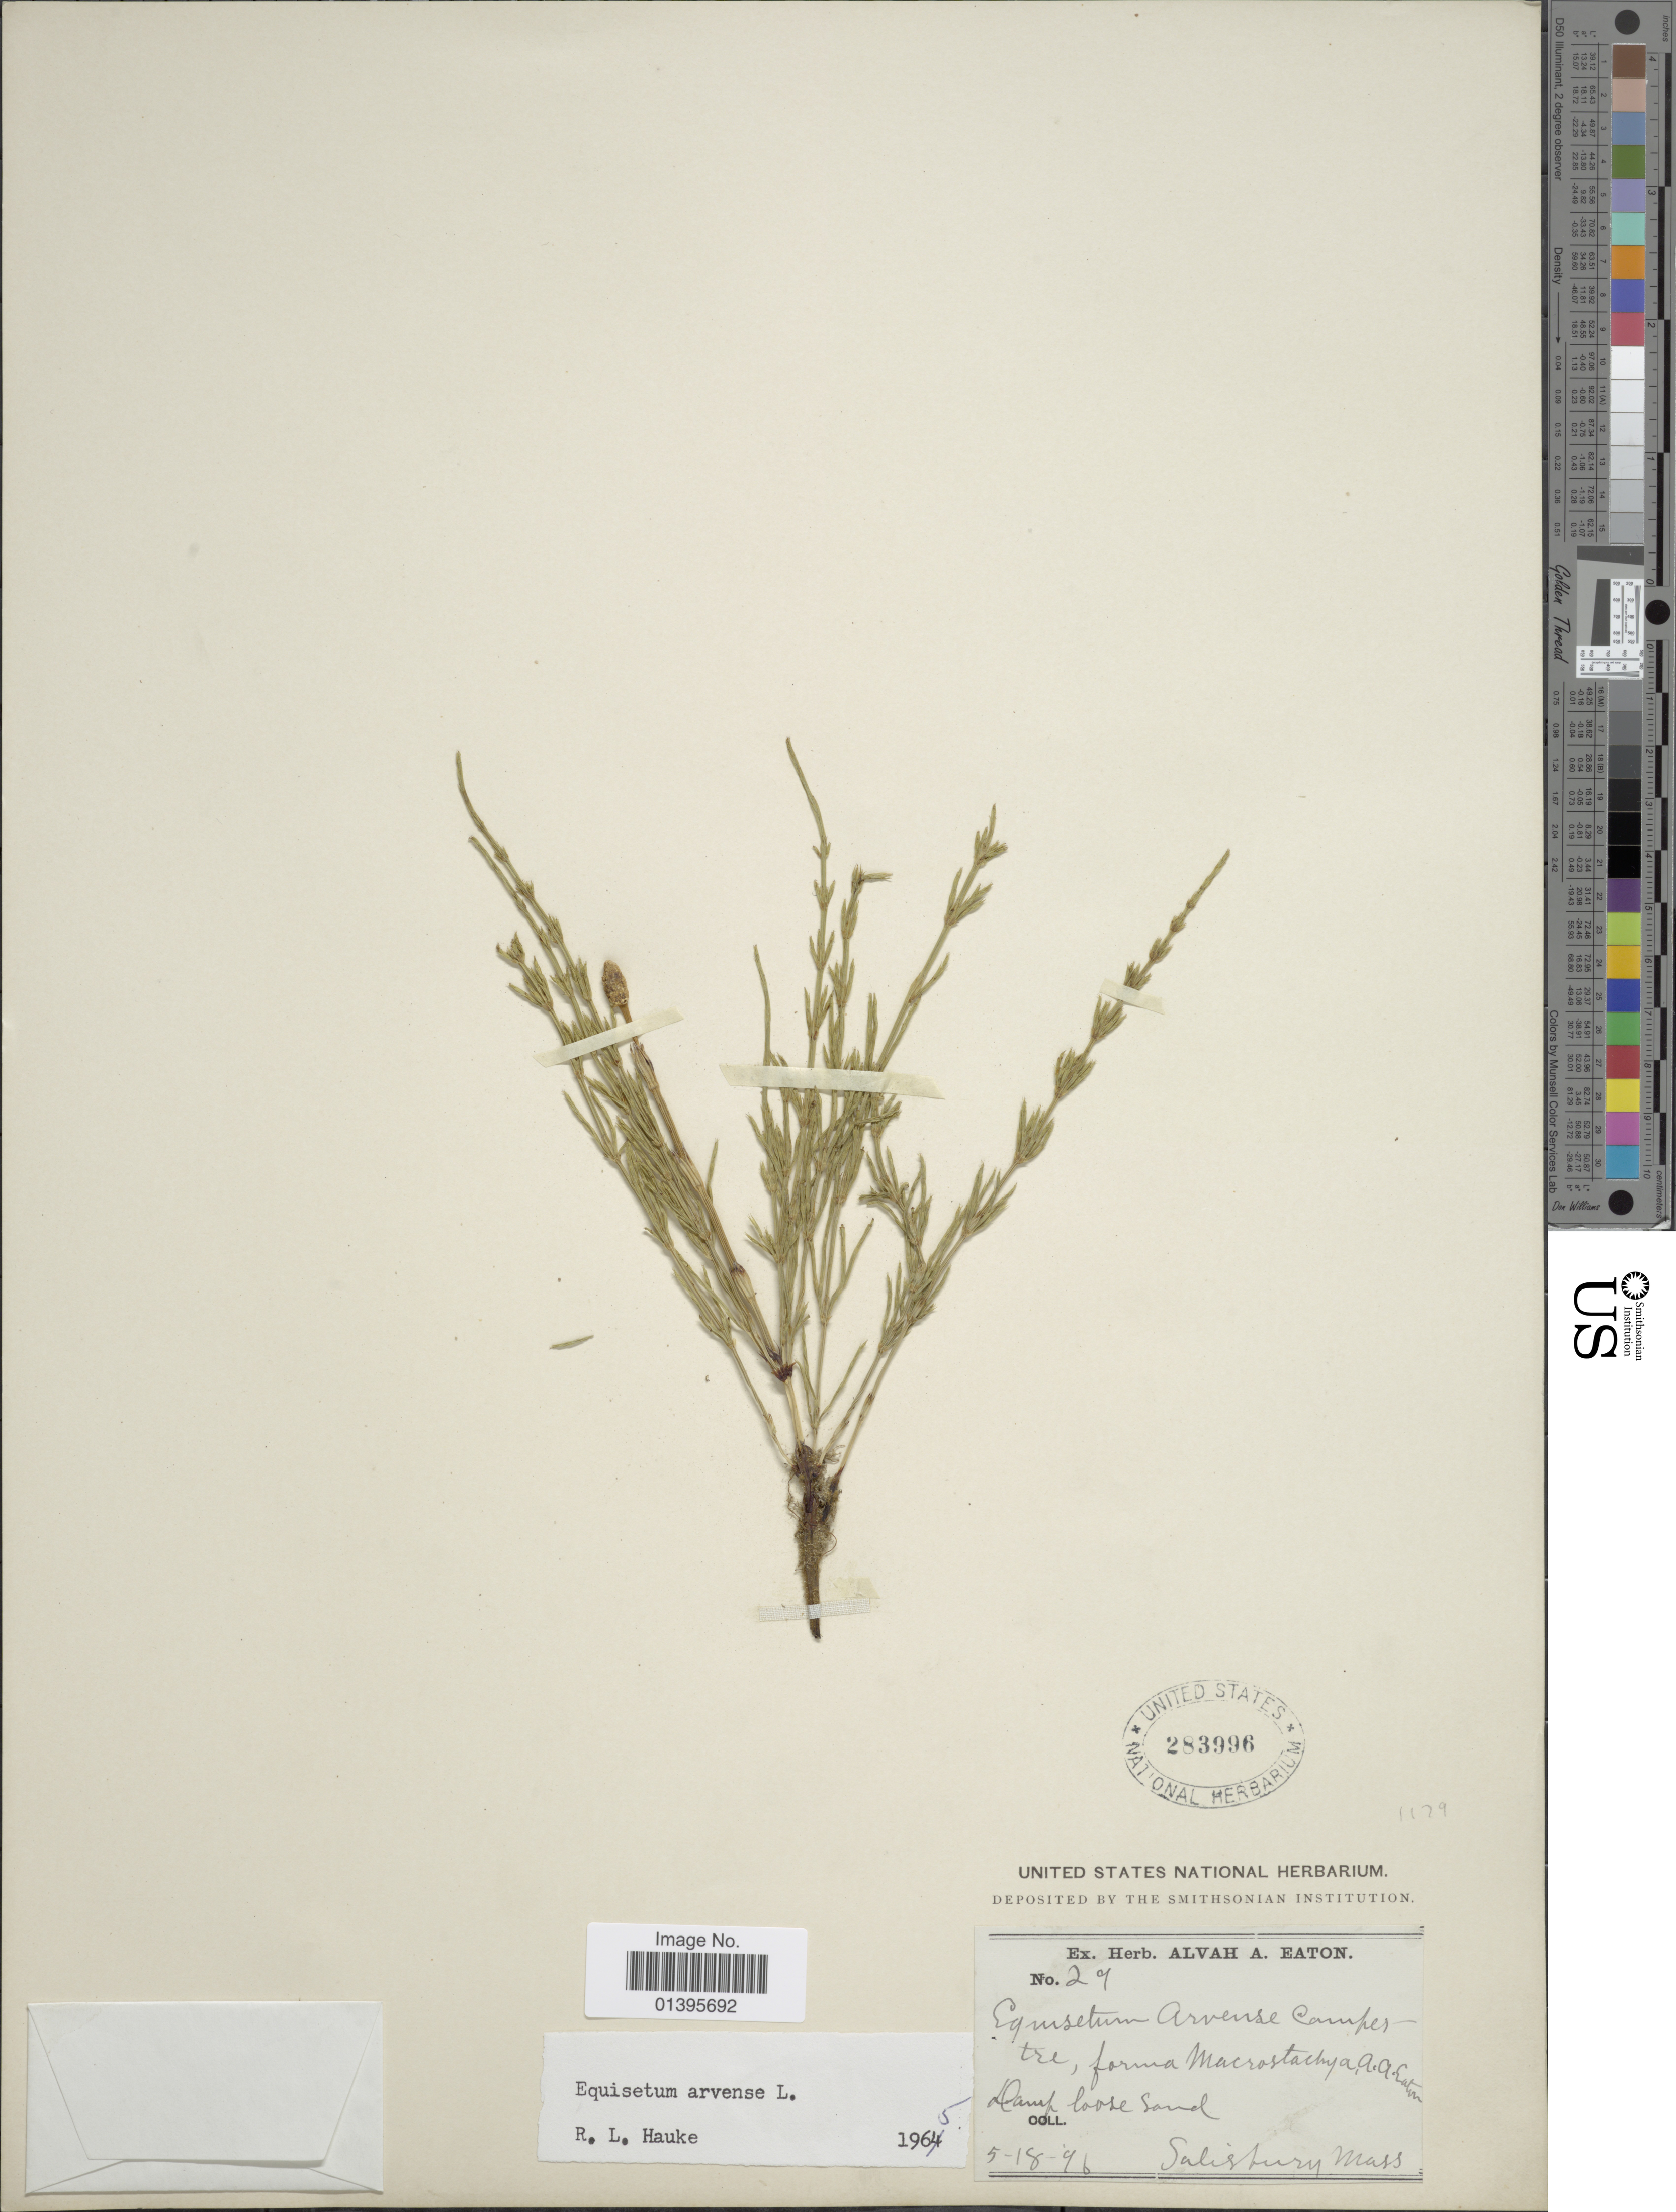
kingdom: Plantae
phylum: Tracheophyta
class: Polypodiopsida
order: Equisetales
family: Equisetaceae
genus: Equisetum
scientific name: Equisetum arvense var. campestre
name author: (Schultz) Rupr.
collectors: A. A. Eaton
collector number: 29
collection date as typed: Transcribed d/m/y: 18/5/96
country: United States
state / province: Massachusetts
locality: Salisbury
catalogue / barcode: US 283996